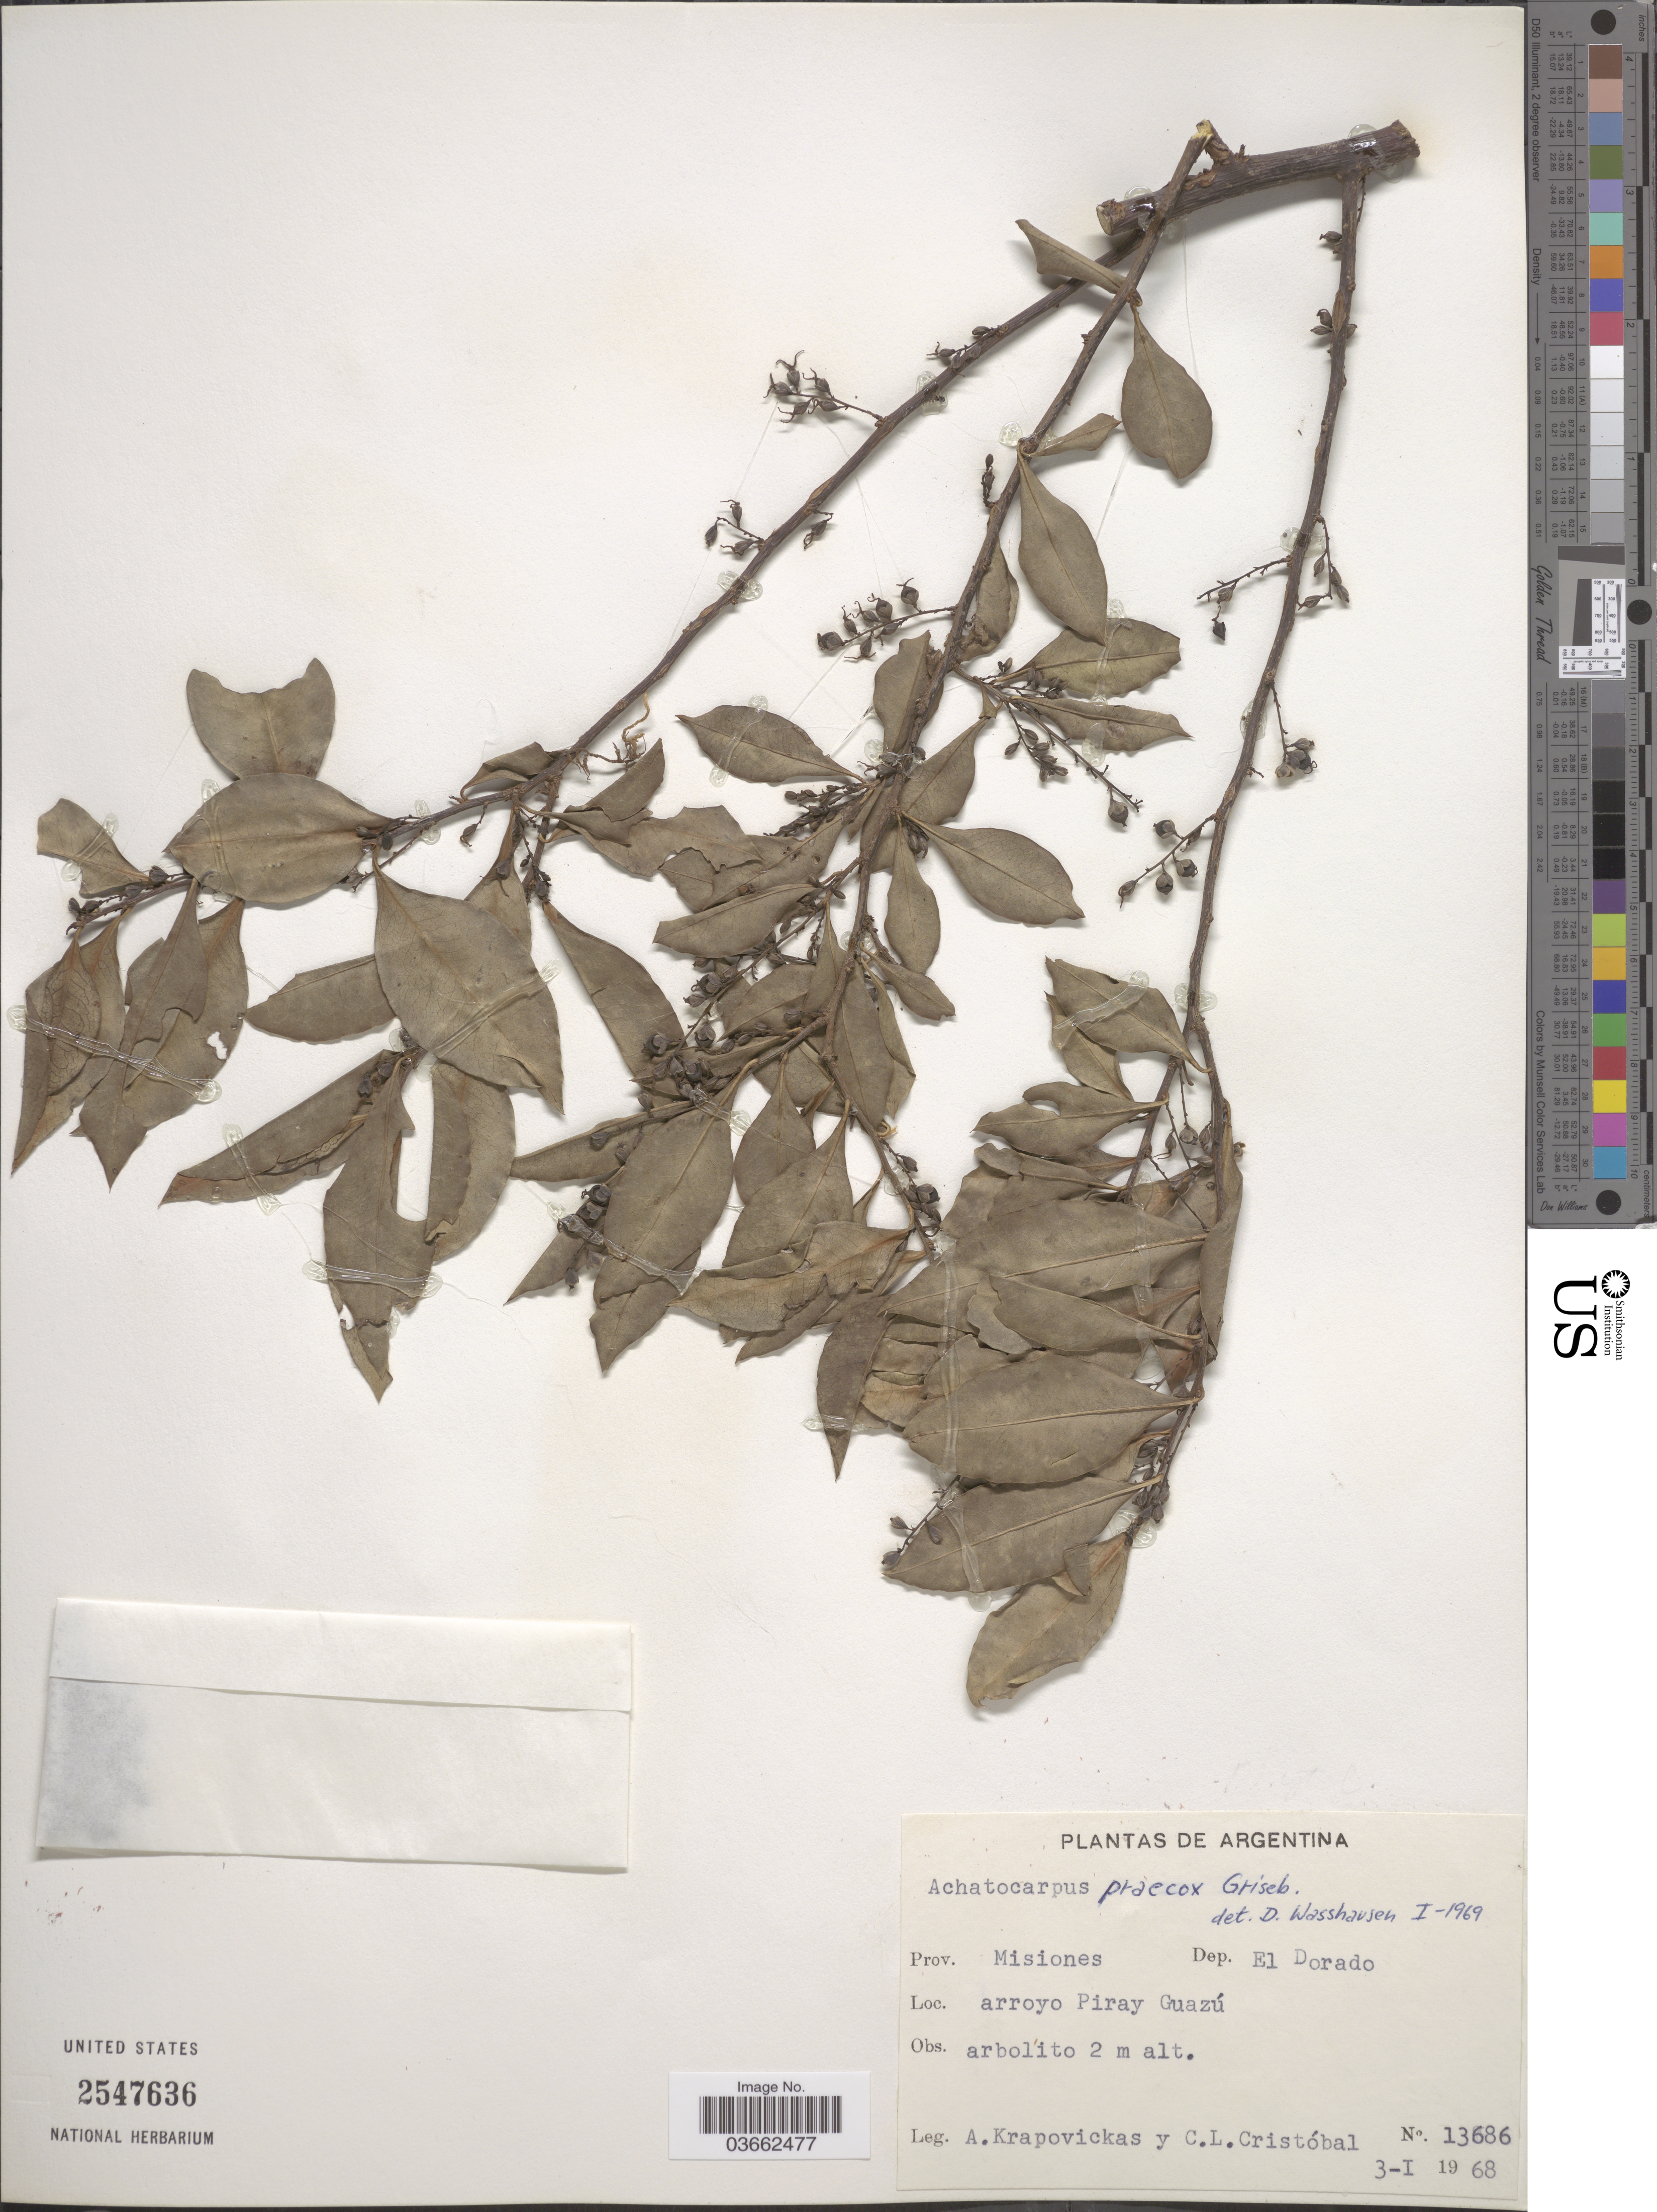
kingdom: Plantae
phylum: Tracheophyta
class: Magnoliopsida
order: Caryophyllales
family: Achatocarpaceae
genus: Achatocarpus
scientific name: Achatocarpus praecox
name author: Griseb.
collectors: A. Krapovickas & C. L. Cristóbal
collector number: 13686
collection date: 1968-01-03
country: Argentina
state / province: Misiones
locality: Dep. El Dorado. Arroyo Piray Guazú.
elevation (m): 2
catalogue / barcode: US 2547636